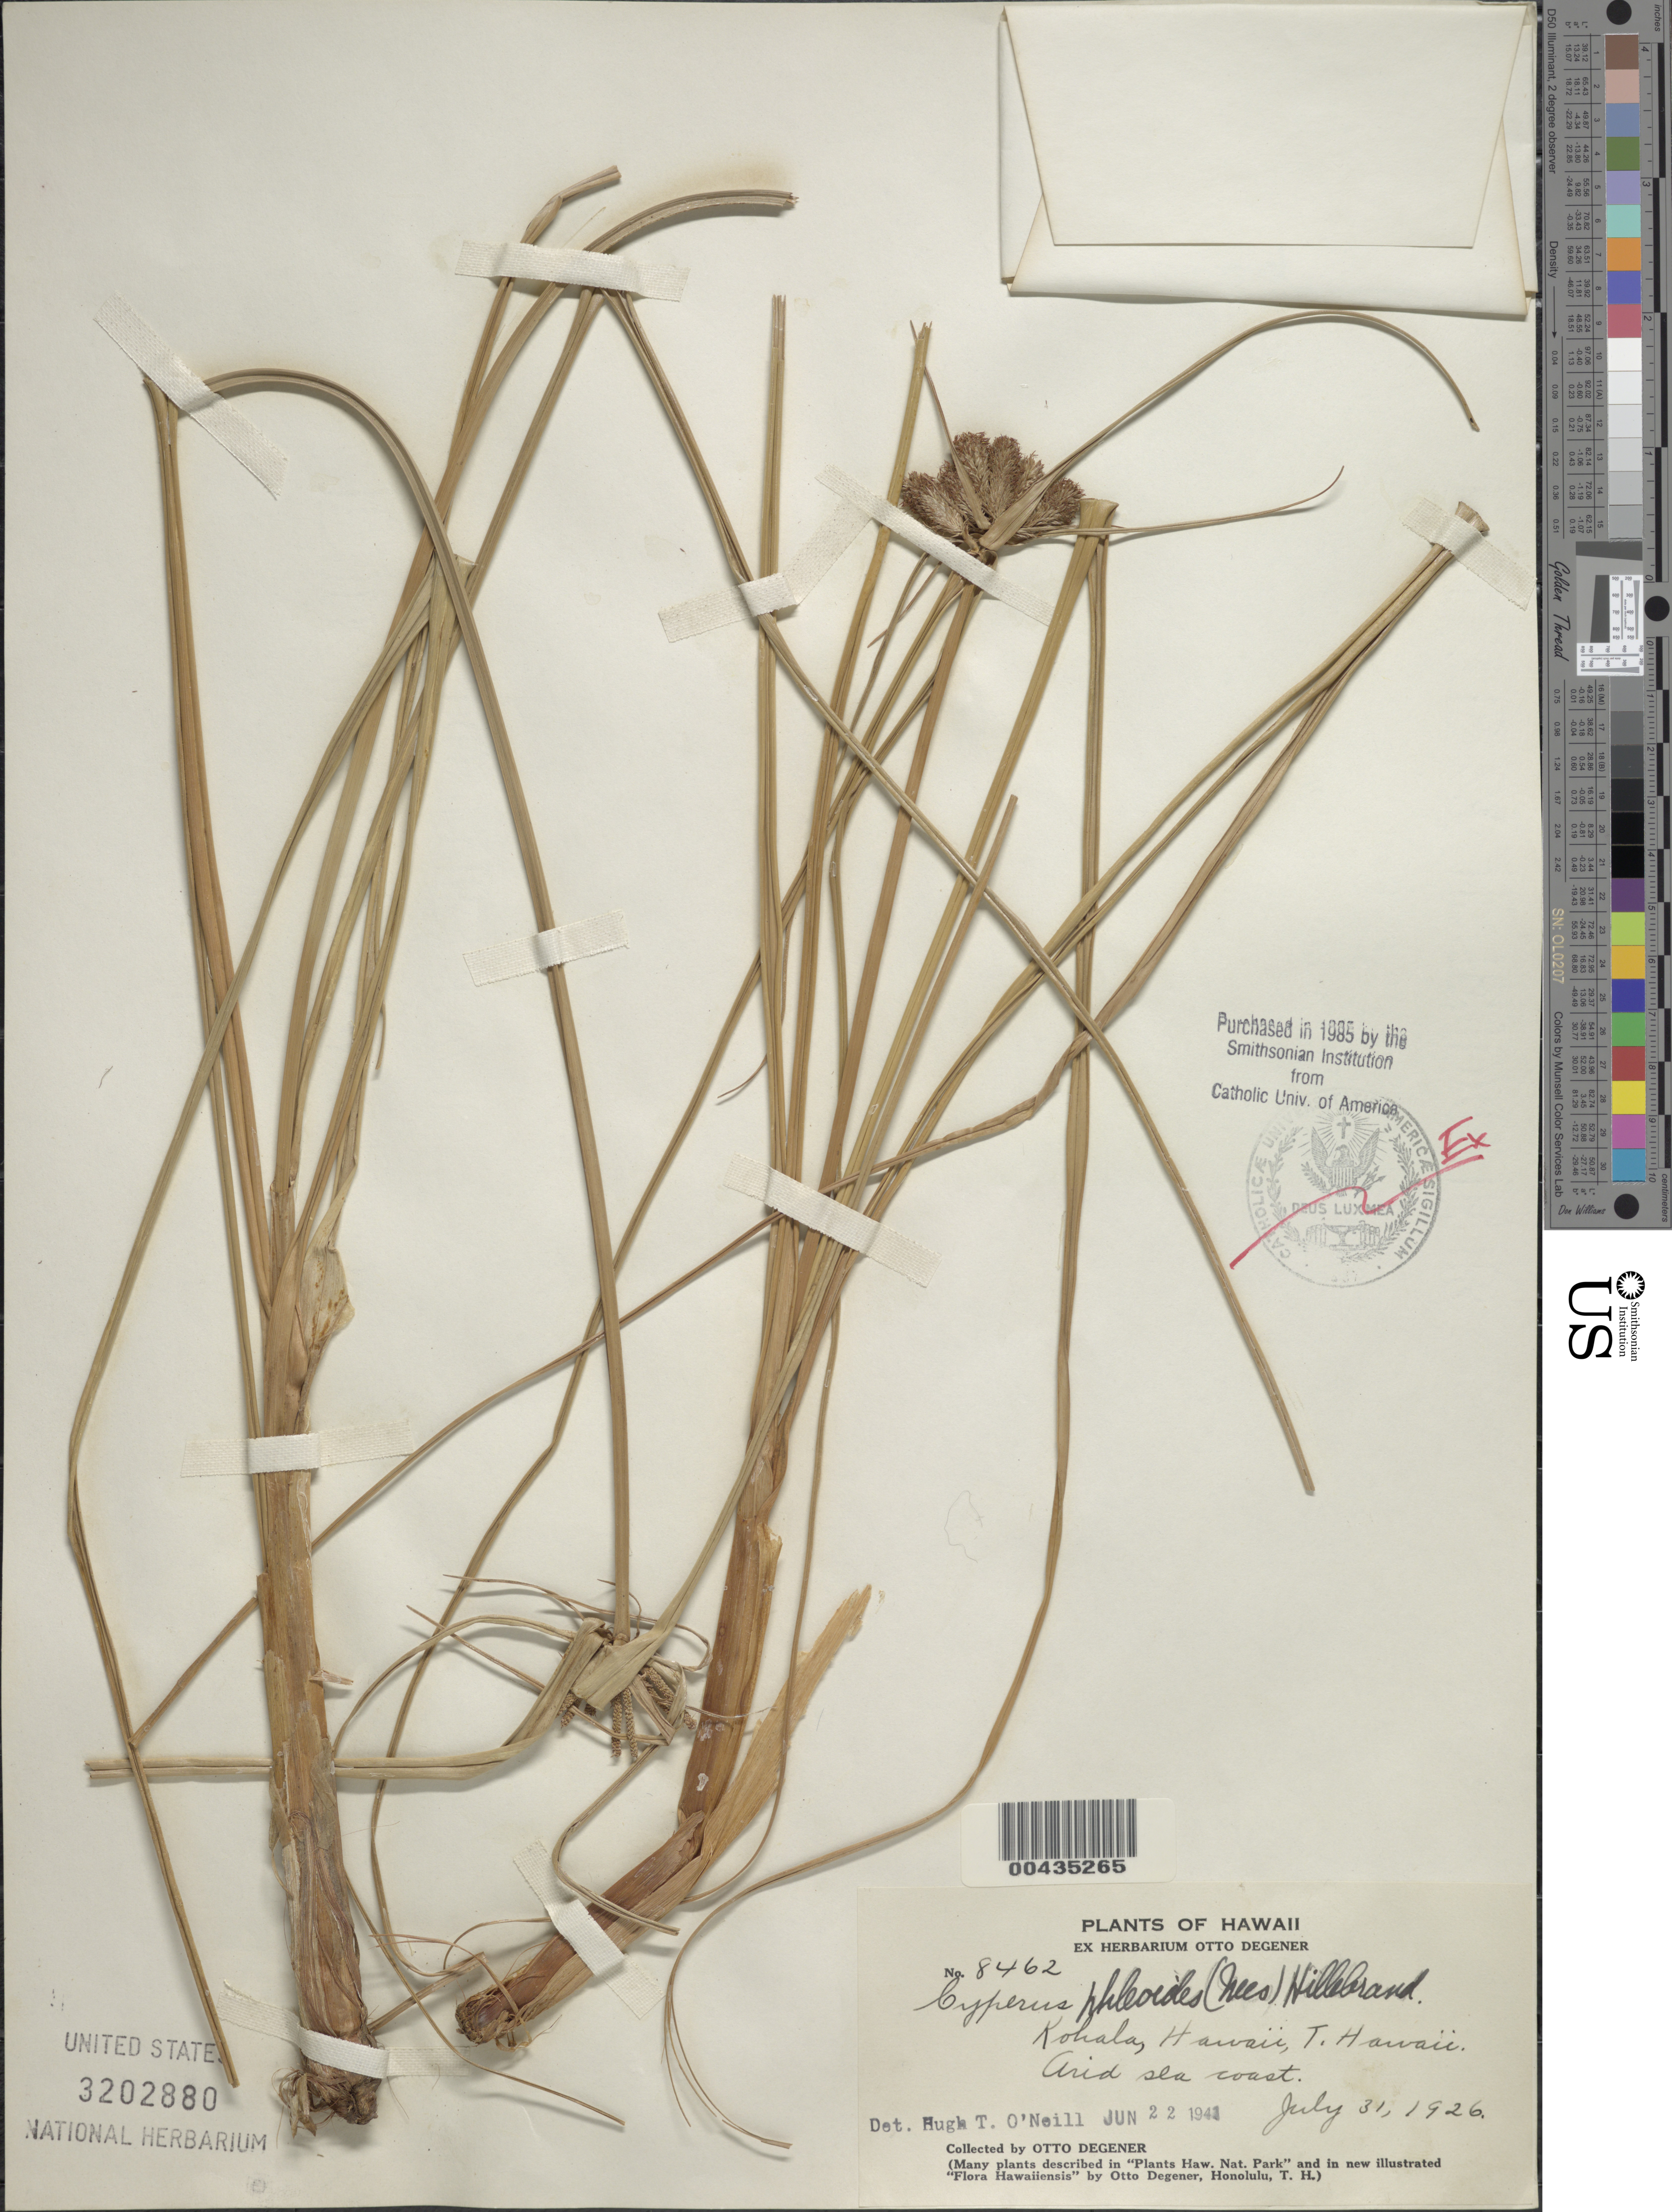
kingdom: Plantae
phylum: Tracheophyta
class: Liliopsida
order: Poales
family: Cyperaceae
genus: Cyperus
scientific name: Cyperus phleoides var. phleoides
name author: (Nees ex Kunth) Hillebr.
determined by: Strong, Mark T., (BOT), Smithsonian Institution - National Museum of Natural History (UNITED STATES)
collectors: O. Degener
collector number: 8462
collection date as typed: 31 Jul 1926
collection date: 1926-07-31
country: United States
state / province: Hawaii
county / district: Hawaii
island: Hawaii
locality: Kohala, Hawaii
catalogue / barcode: US 3202880